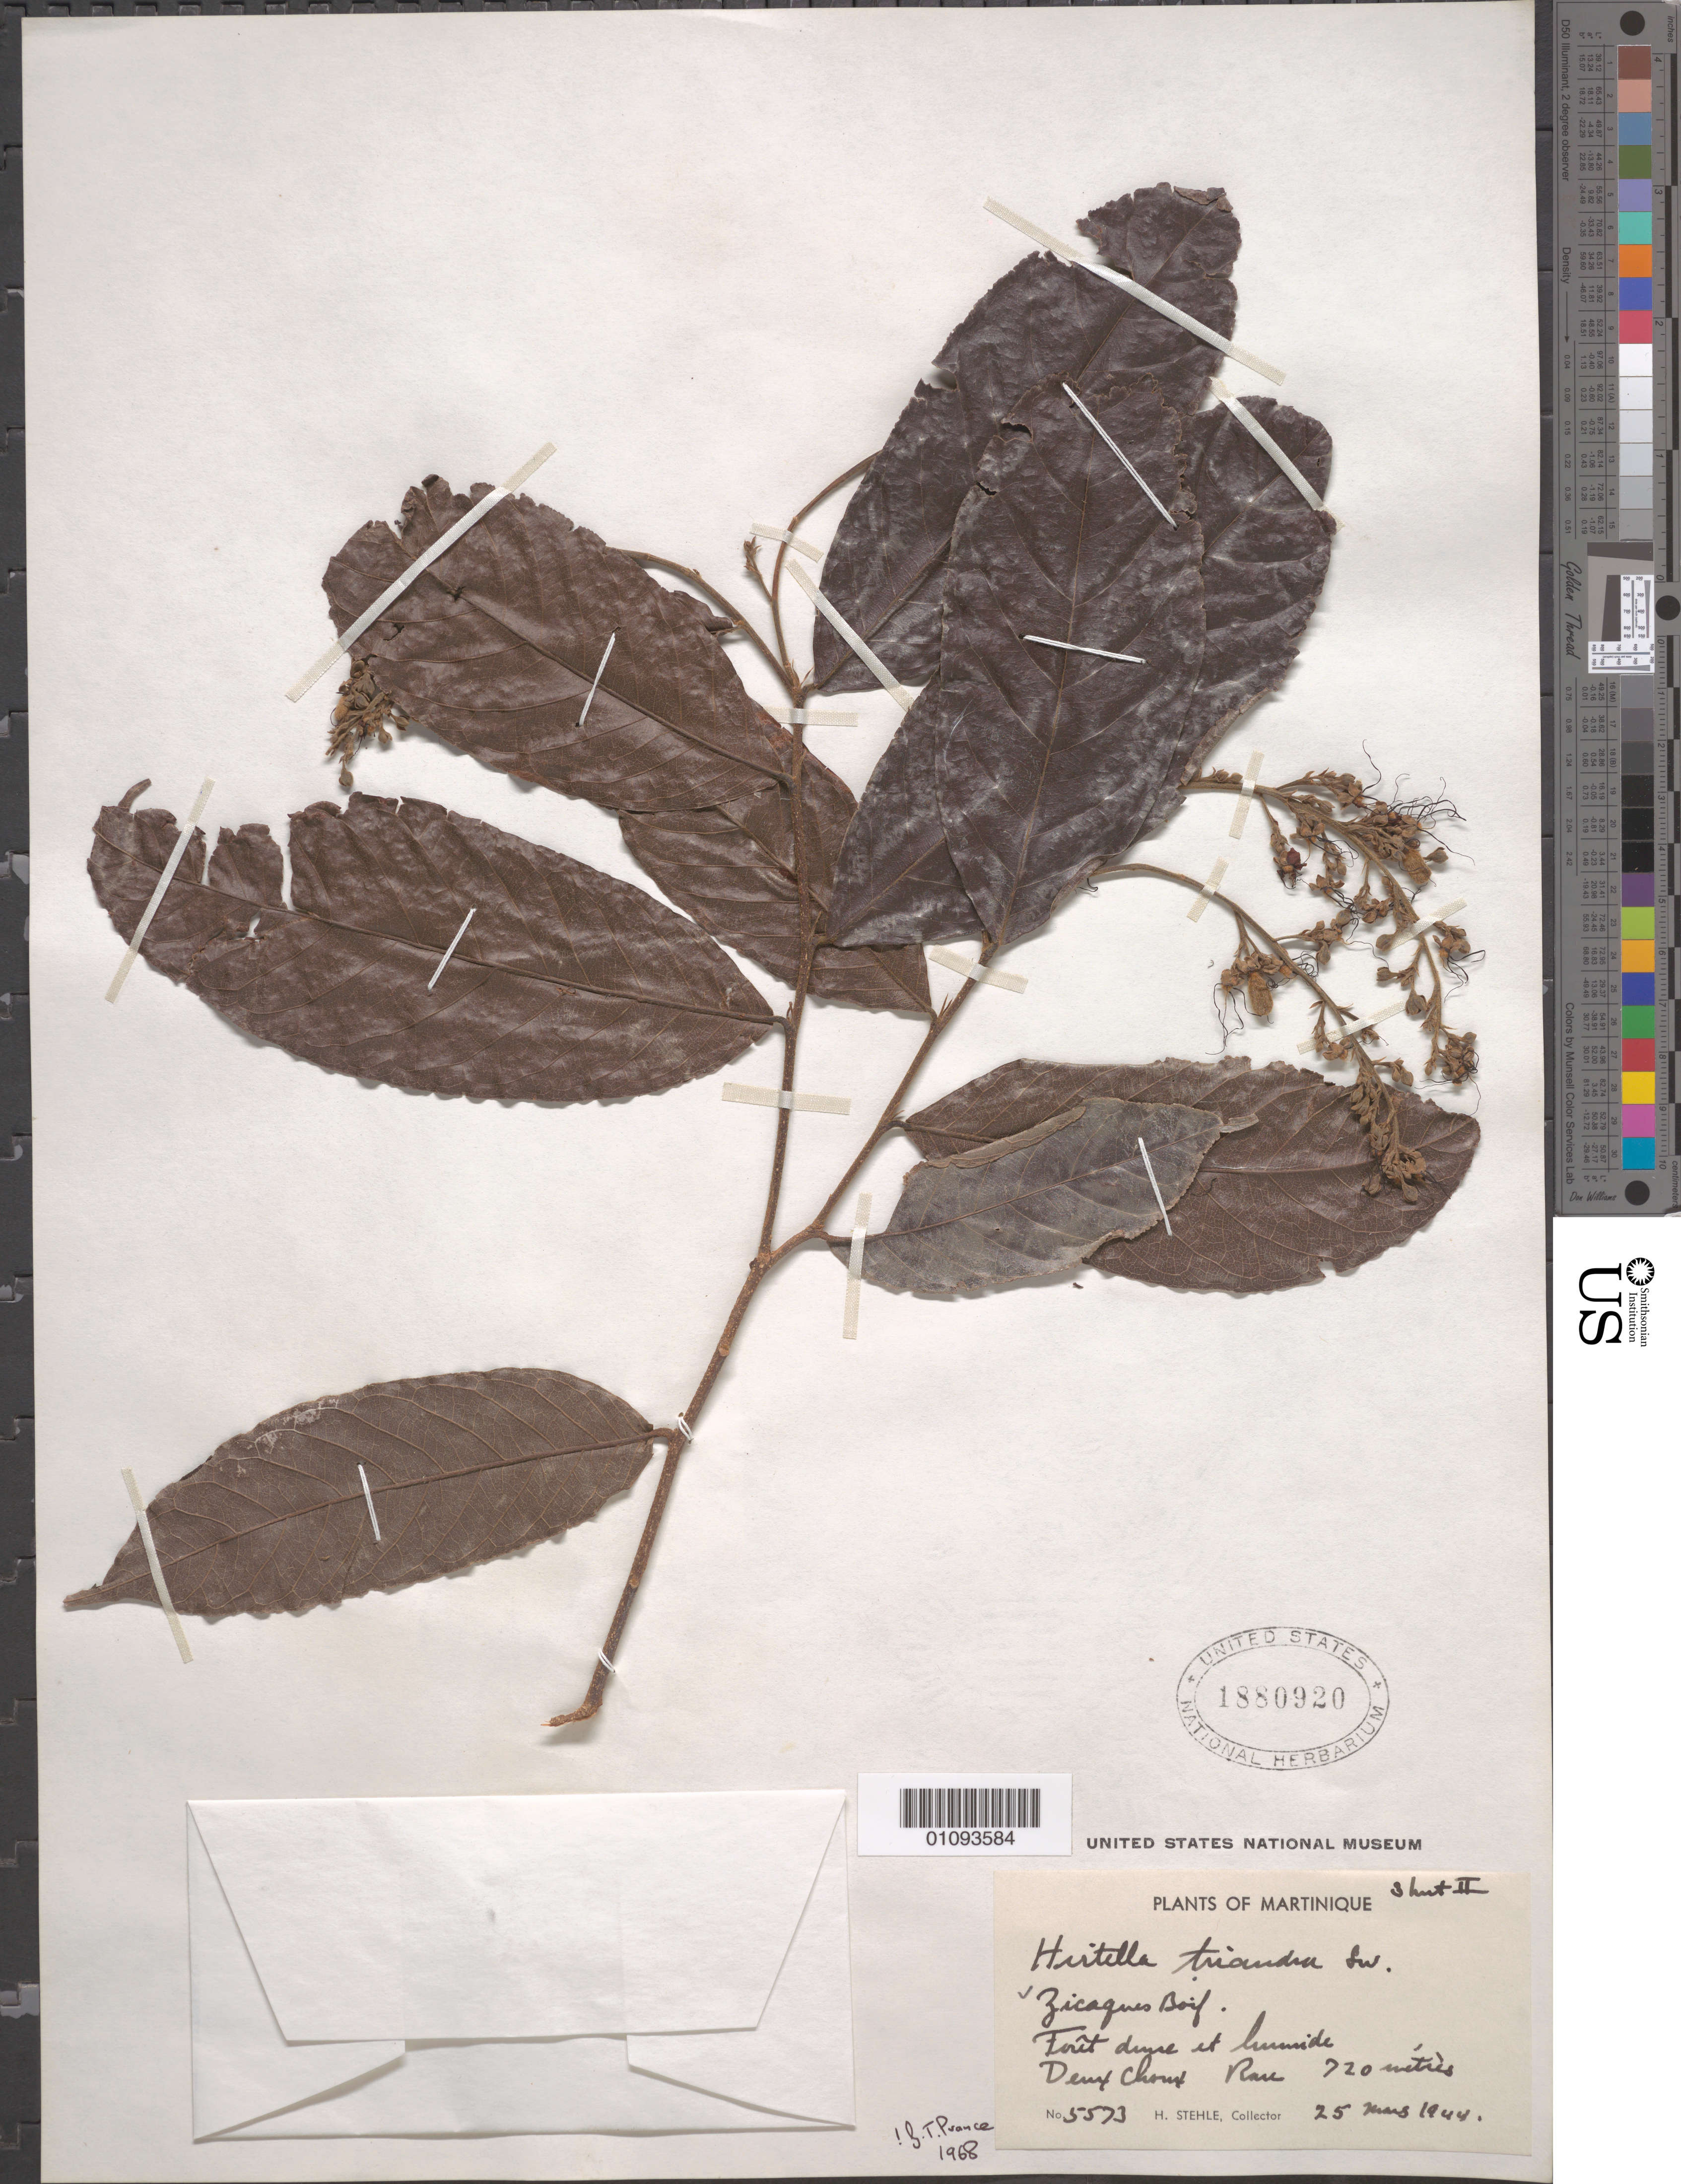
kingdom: Plantae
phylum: Tracheophyta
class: Magnoliopsida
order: Malpighiales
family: Chrysobalanaceae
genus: Hirtella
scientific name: Hirtella triandra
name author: Sw.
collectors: H. Stehlé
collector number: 5573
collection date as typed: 25 Mar 1944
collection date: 1944-03-25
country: Martinique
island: Martinique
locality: foret dense et humide. deux choux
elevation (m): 720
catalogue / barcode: US 1880920